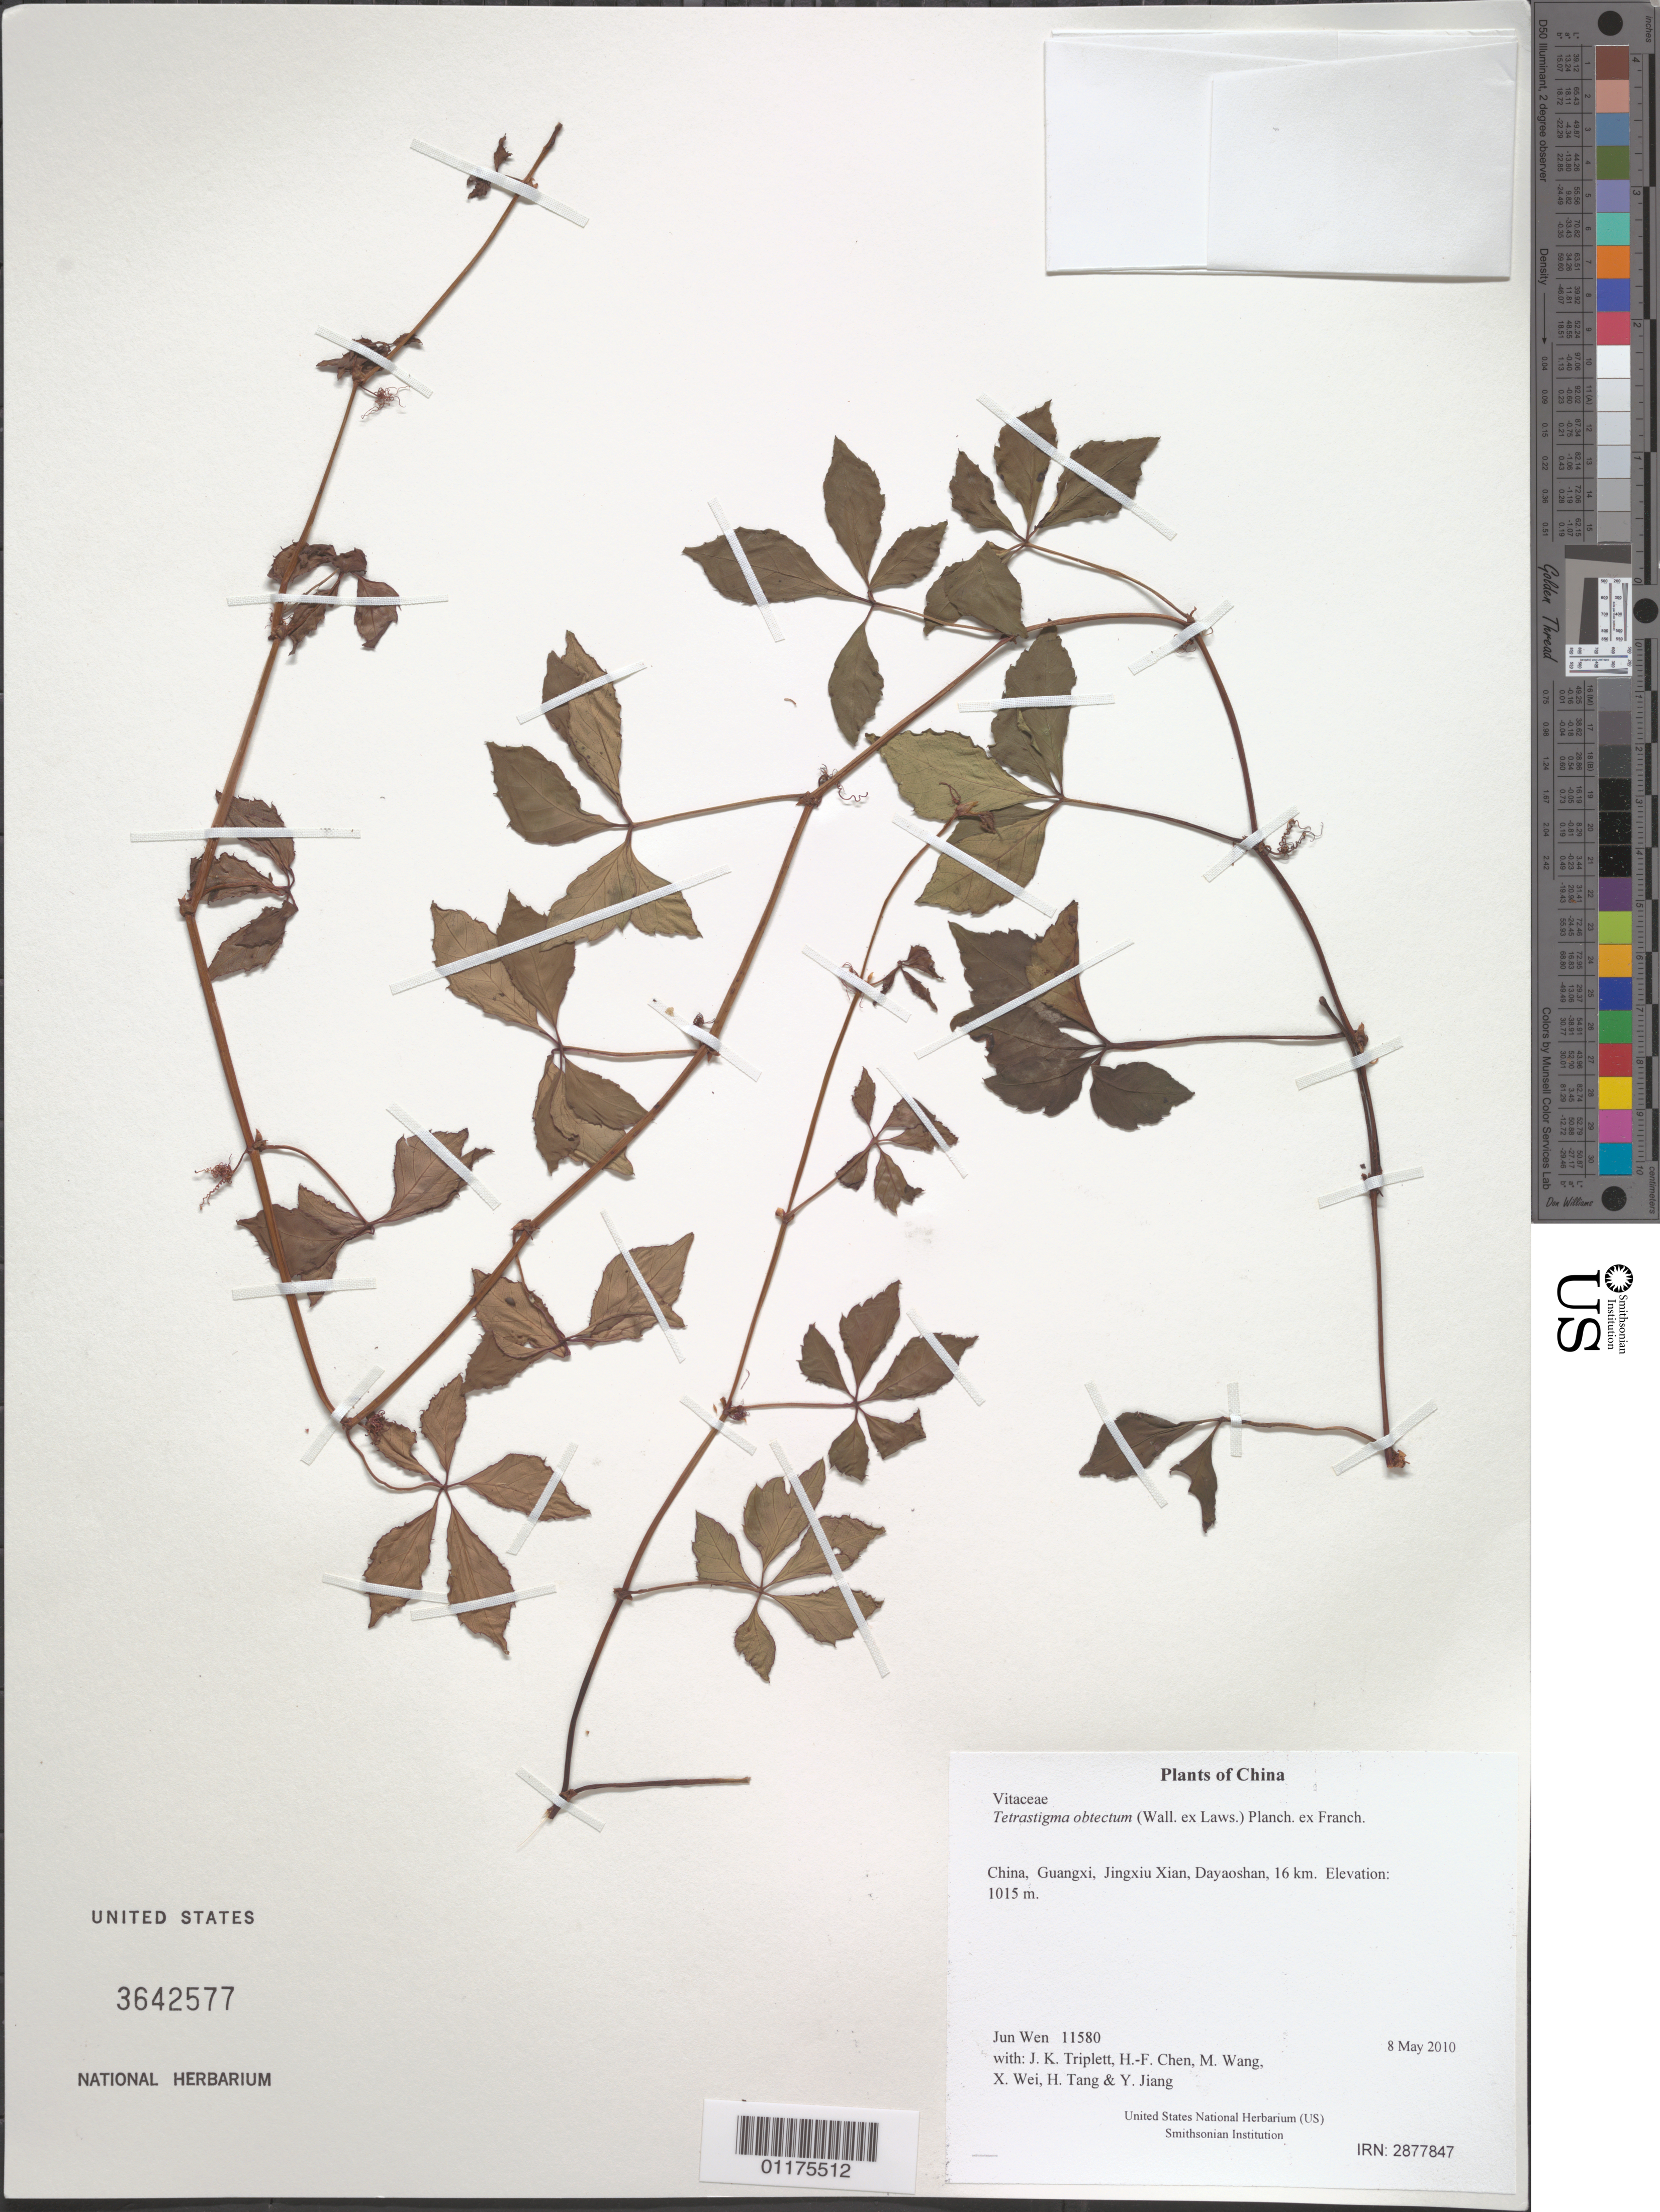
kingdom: Plantae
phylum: Tracheophyta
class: Magnoliopsida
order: Vitales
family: Vitaceae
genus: Tetrastigma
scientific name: Tetrastigma obtectum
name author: (Wall. ex Laws.) Planch. ex Franch.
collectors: J. Wen, J. K. Triplett, H.-F. Chen, M. Wang, X. Wei, H. Tang & Y. Jiang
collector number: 11580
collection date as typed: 8 May 2010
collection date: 2010-05-08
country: China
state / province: Guangxi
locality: Jingxiu Xian, Dayaoshan, 16 km.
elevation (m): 1015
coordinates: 24 08.714 N, 110 14.355 E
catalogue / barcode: US 3642577